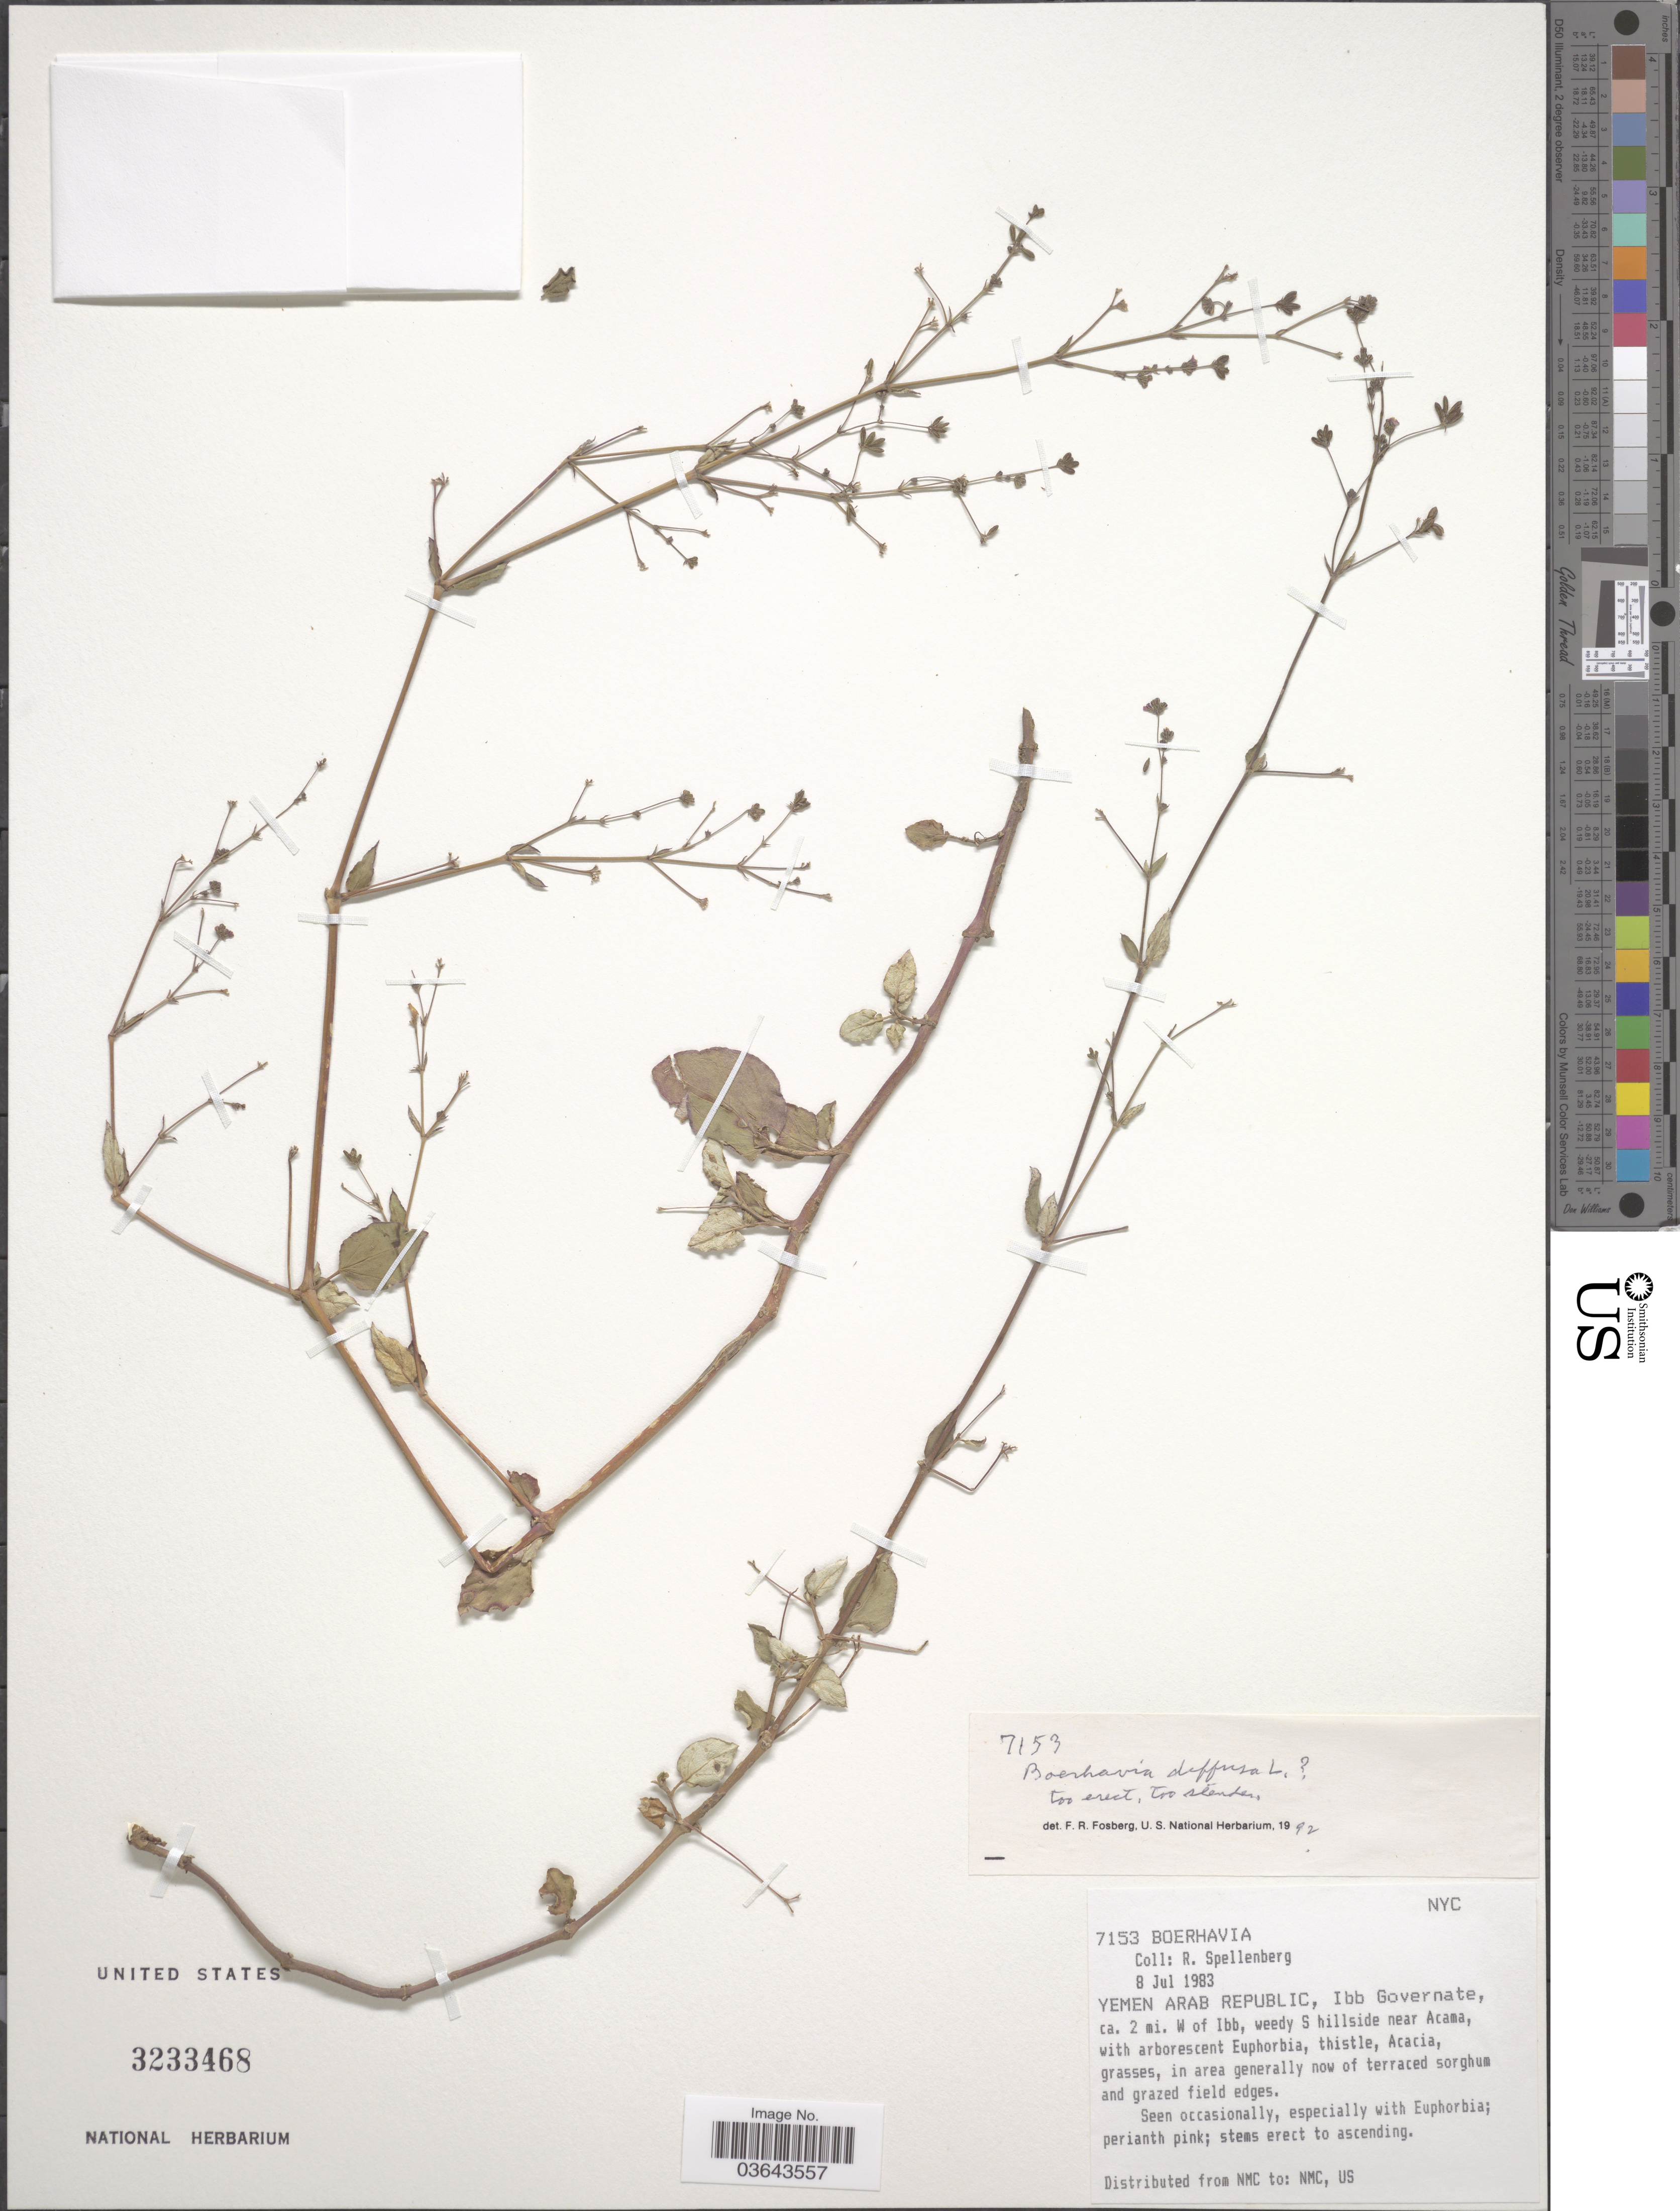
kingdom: Plantae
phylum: Tracheophyta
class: Magnoliopsida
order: Caryophyllales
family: Nyctaginaceae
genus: Boerhavia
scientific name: Boerhavia diffusa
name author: L.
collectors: R. Spellenberg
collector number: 7153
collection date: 1983-07-08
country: Yemen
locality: Arab Republic. Ibb Governate, ca. 2 mi. W of Ibb, weedy S hillside near Acama.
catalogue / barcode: US 3233468